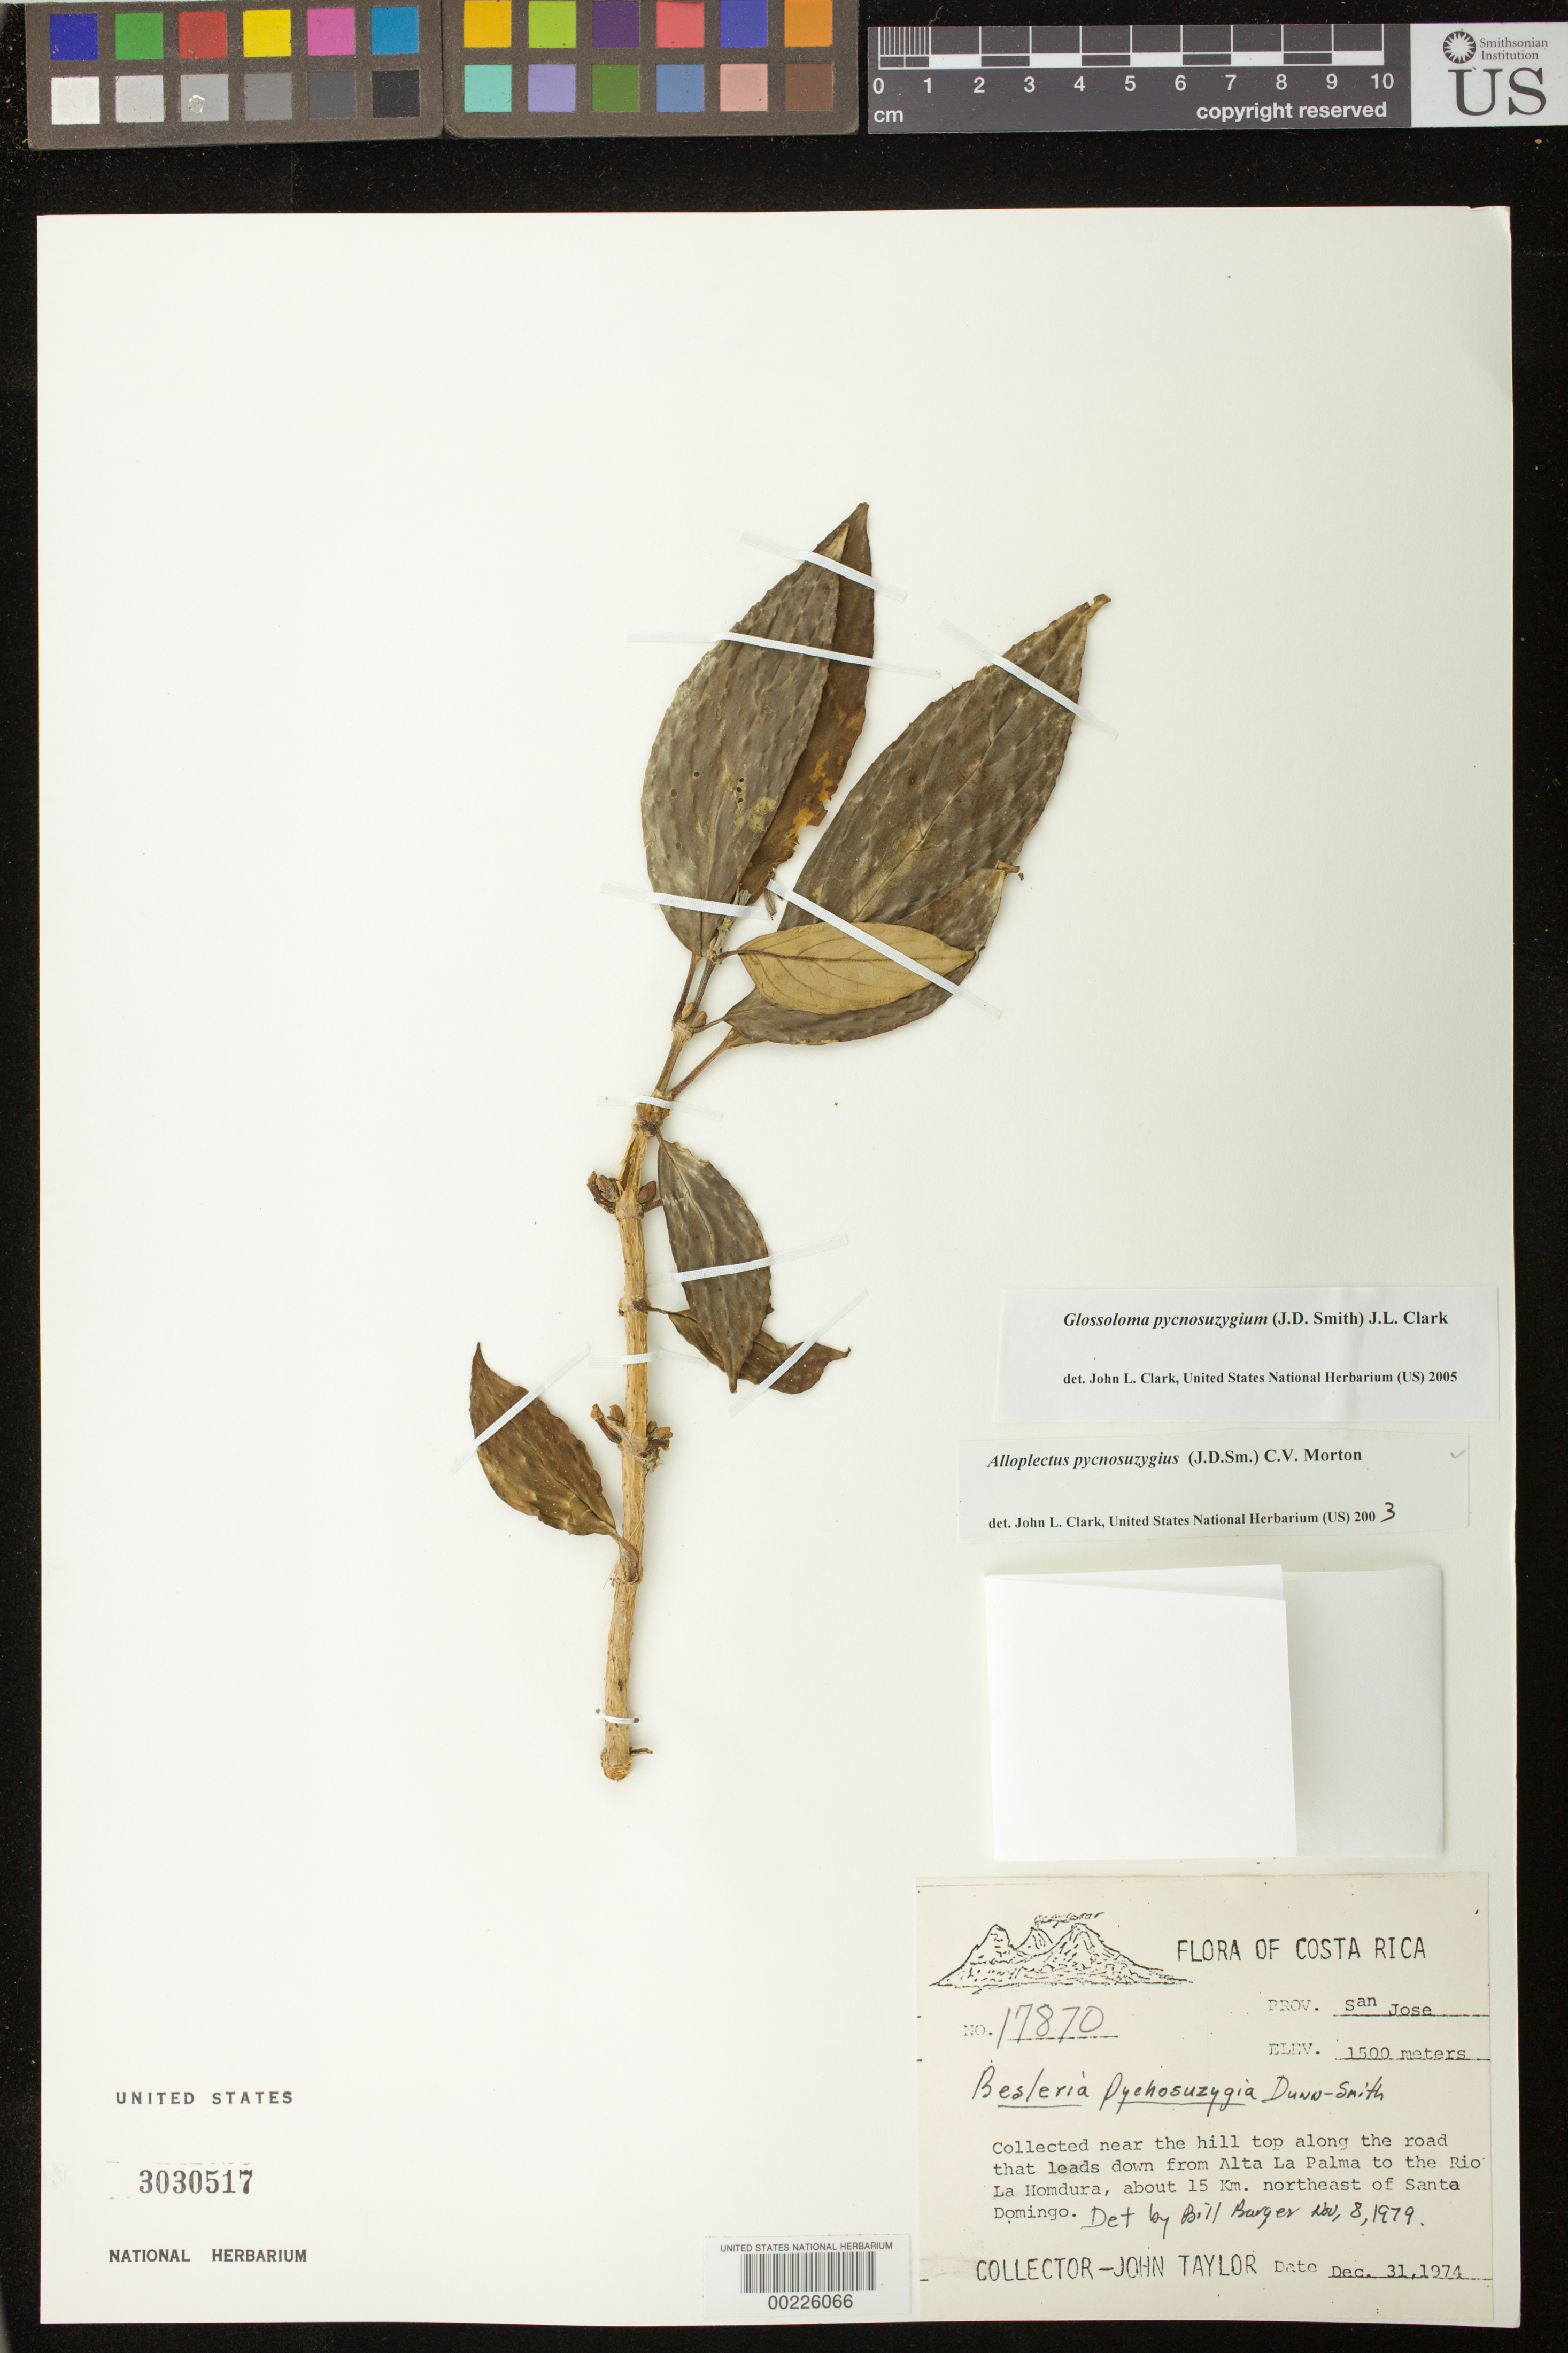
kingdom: Plantae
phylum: Tracheophyta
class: Magnoliopsida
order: Lamiales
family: Gesneriaceae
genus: Glossoloma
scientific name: Glossoloma pycnosuzygium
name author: (Donn. Sm.) J.L. Clark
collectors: J. Taylor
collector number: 17870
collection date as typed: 31 Dec 1974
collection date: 1974-12-31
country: Costa Rica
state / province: San José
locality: Along the road that leads down from Alta La Palma to the Rio la Hondura, about 15 km NE of Santa Domingo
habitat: Collected near the hilltop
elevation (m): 1500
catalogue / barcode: US 3030517